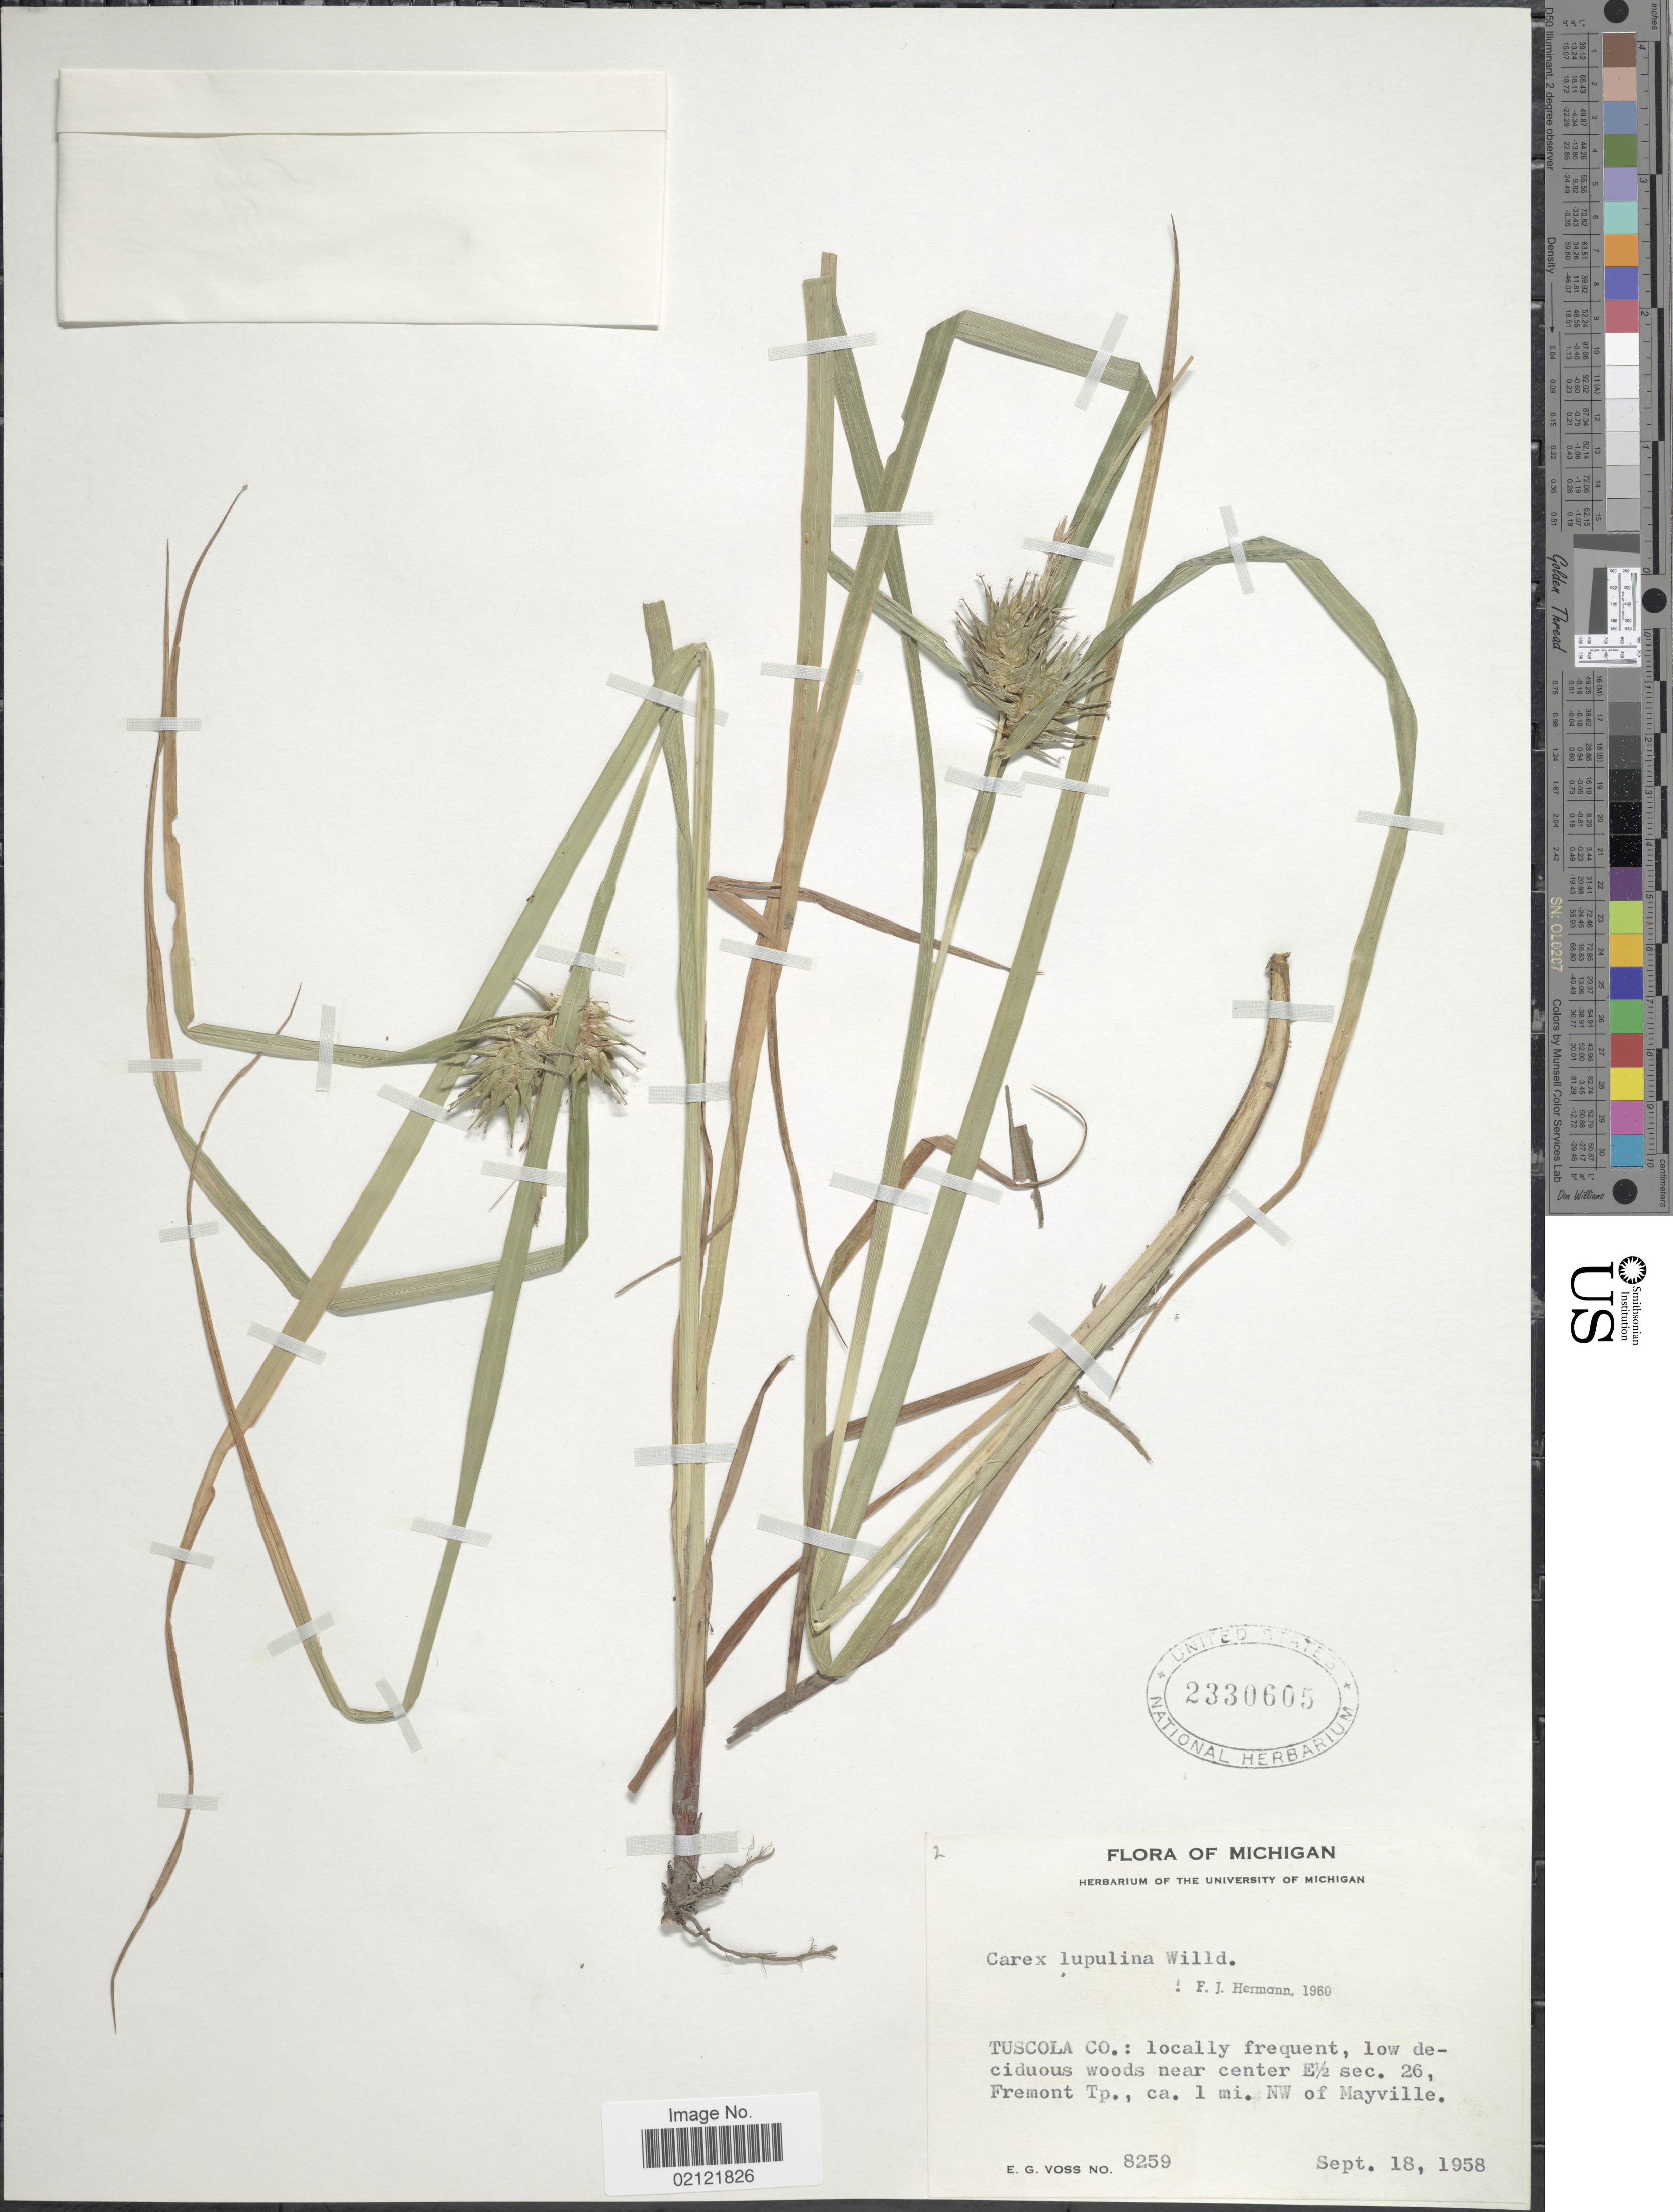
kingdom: Plantae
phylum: Tracheophyta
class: Liliopsida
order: Poales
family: Cyperaceae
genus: Carex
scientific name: Carex lupulina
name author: Muhl. ex Willd.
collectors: E. G. Voss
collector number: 8259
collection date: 1958-09-18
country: United States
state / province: Michigan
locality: Tuscola Co.: low deciduous woods near center E½ sec. 26, Fremont Tp., ca. 1 mi. NW of Mayville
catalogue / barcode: US 2330605